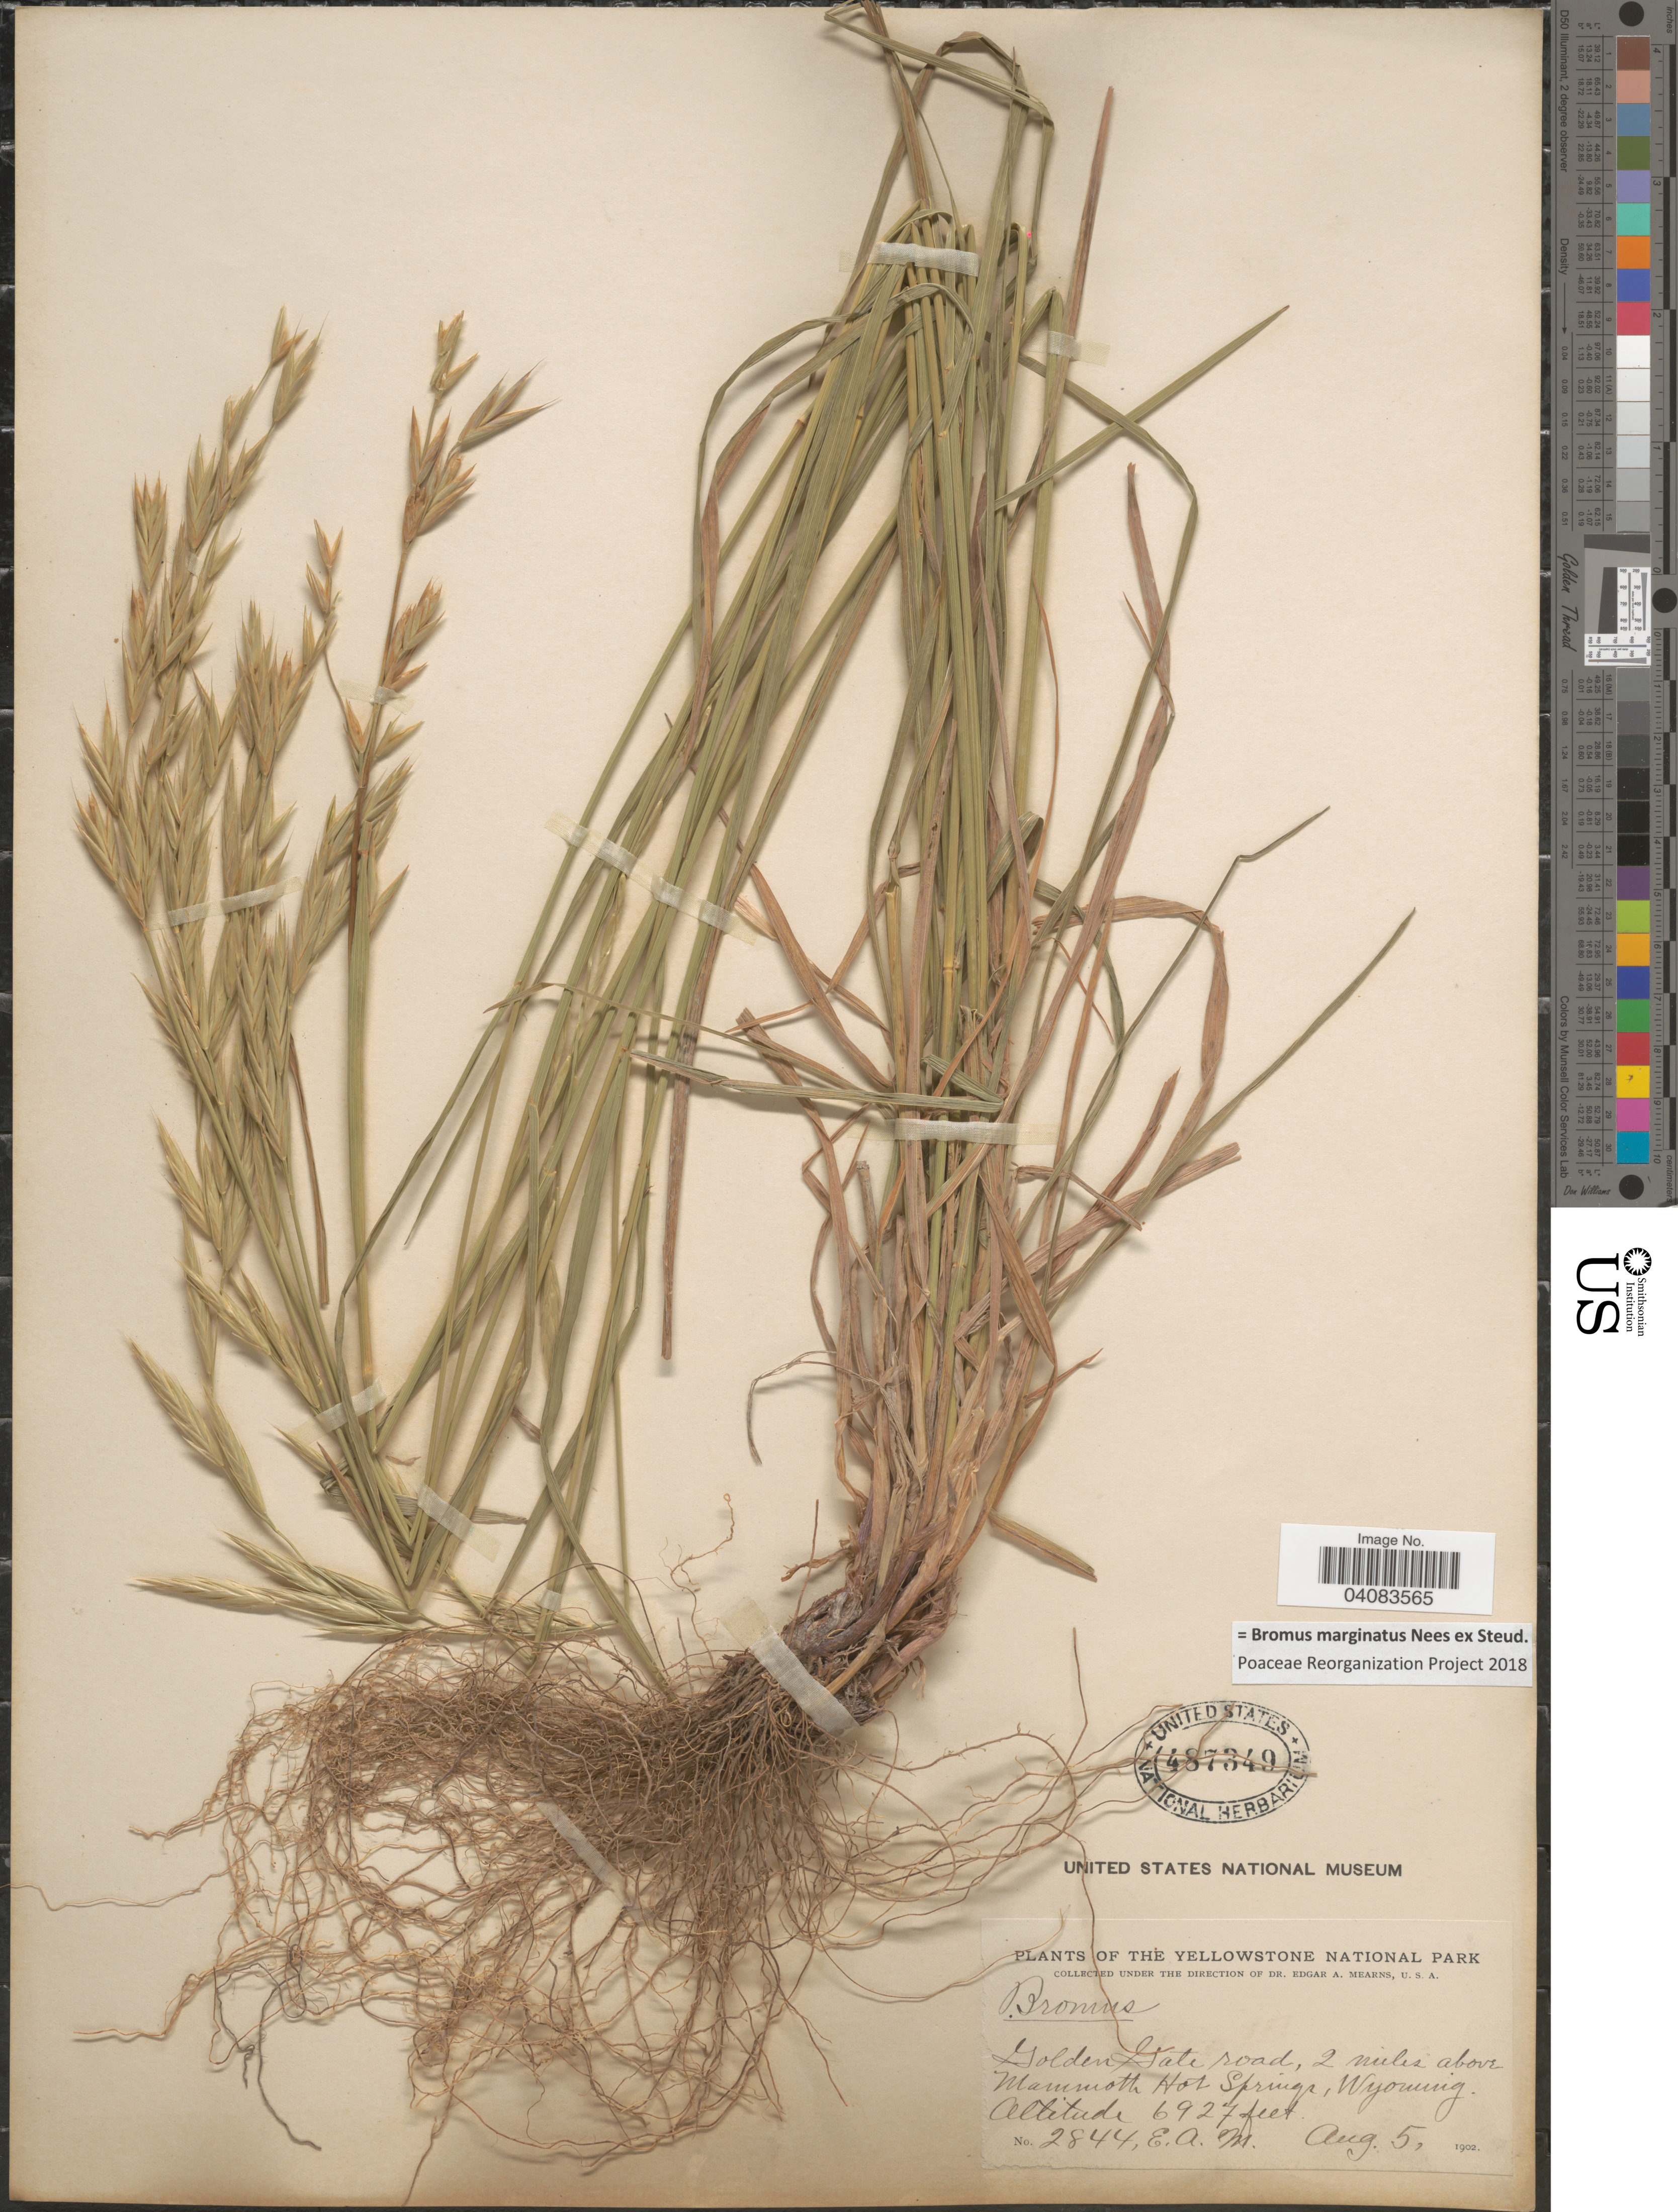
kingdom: Plantae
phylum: Tracheophyta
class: Liliopsida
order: Poales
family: Poaceae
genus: Bromus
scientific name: Bromus marginatus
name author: Nees ex Steud.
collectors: E. A. Mearns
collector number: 2844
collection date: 1902-08-05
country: United States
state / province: Wyoming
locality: The Yellowstone National Park. Golden Gate road, 2 miles above Mammoth Hot Springs.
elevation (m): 2111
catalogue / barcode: US 487349